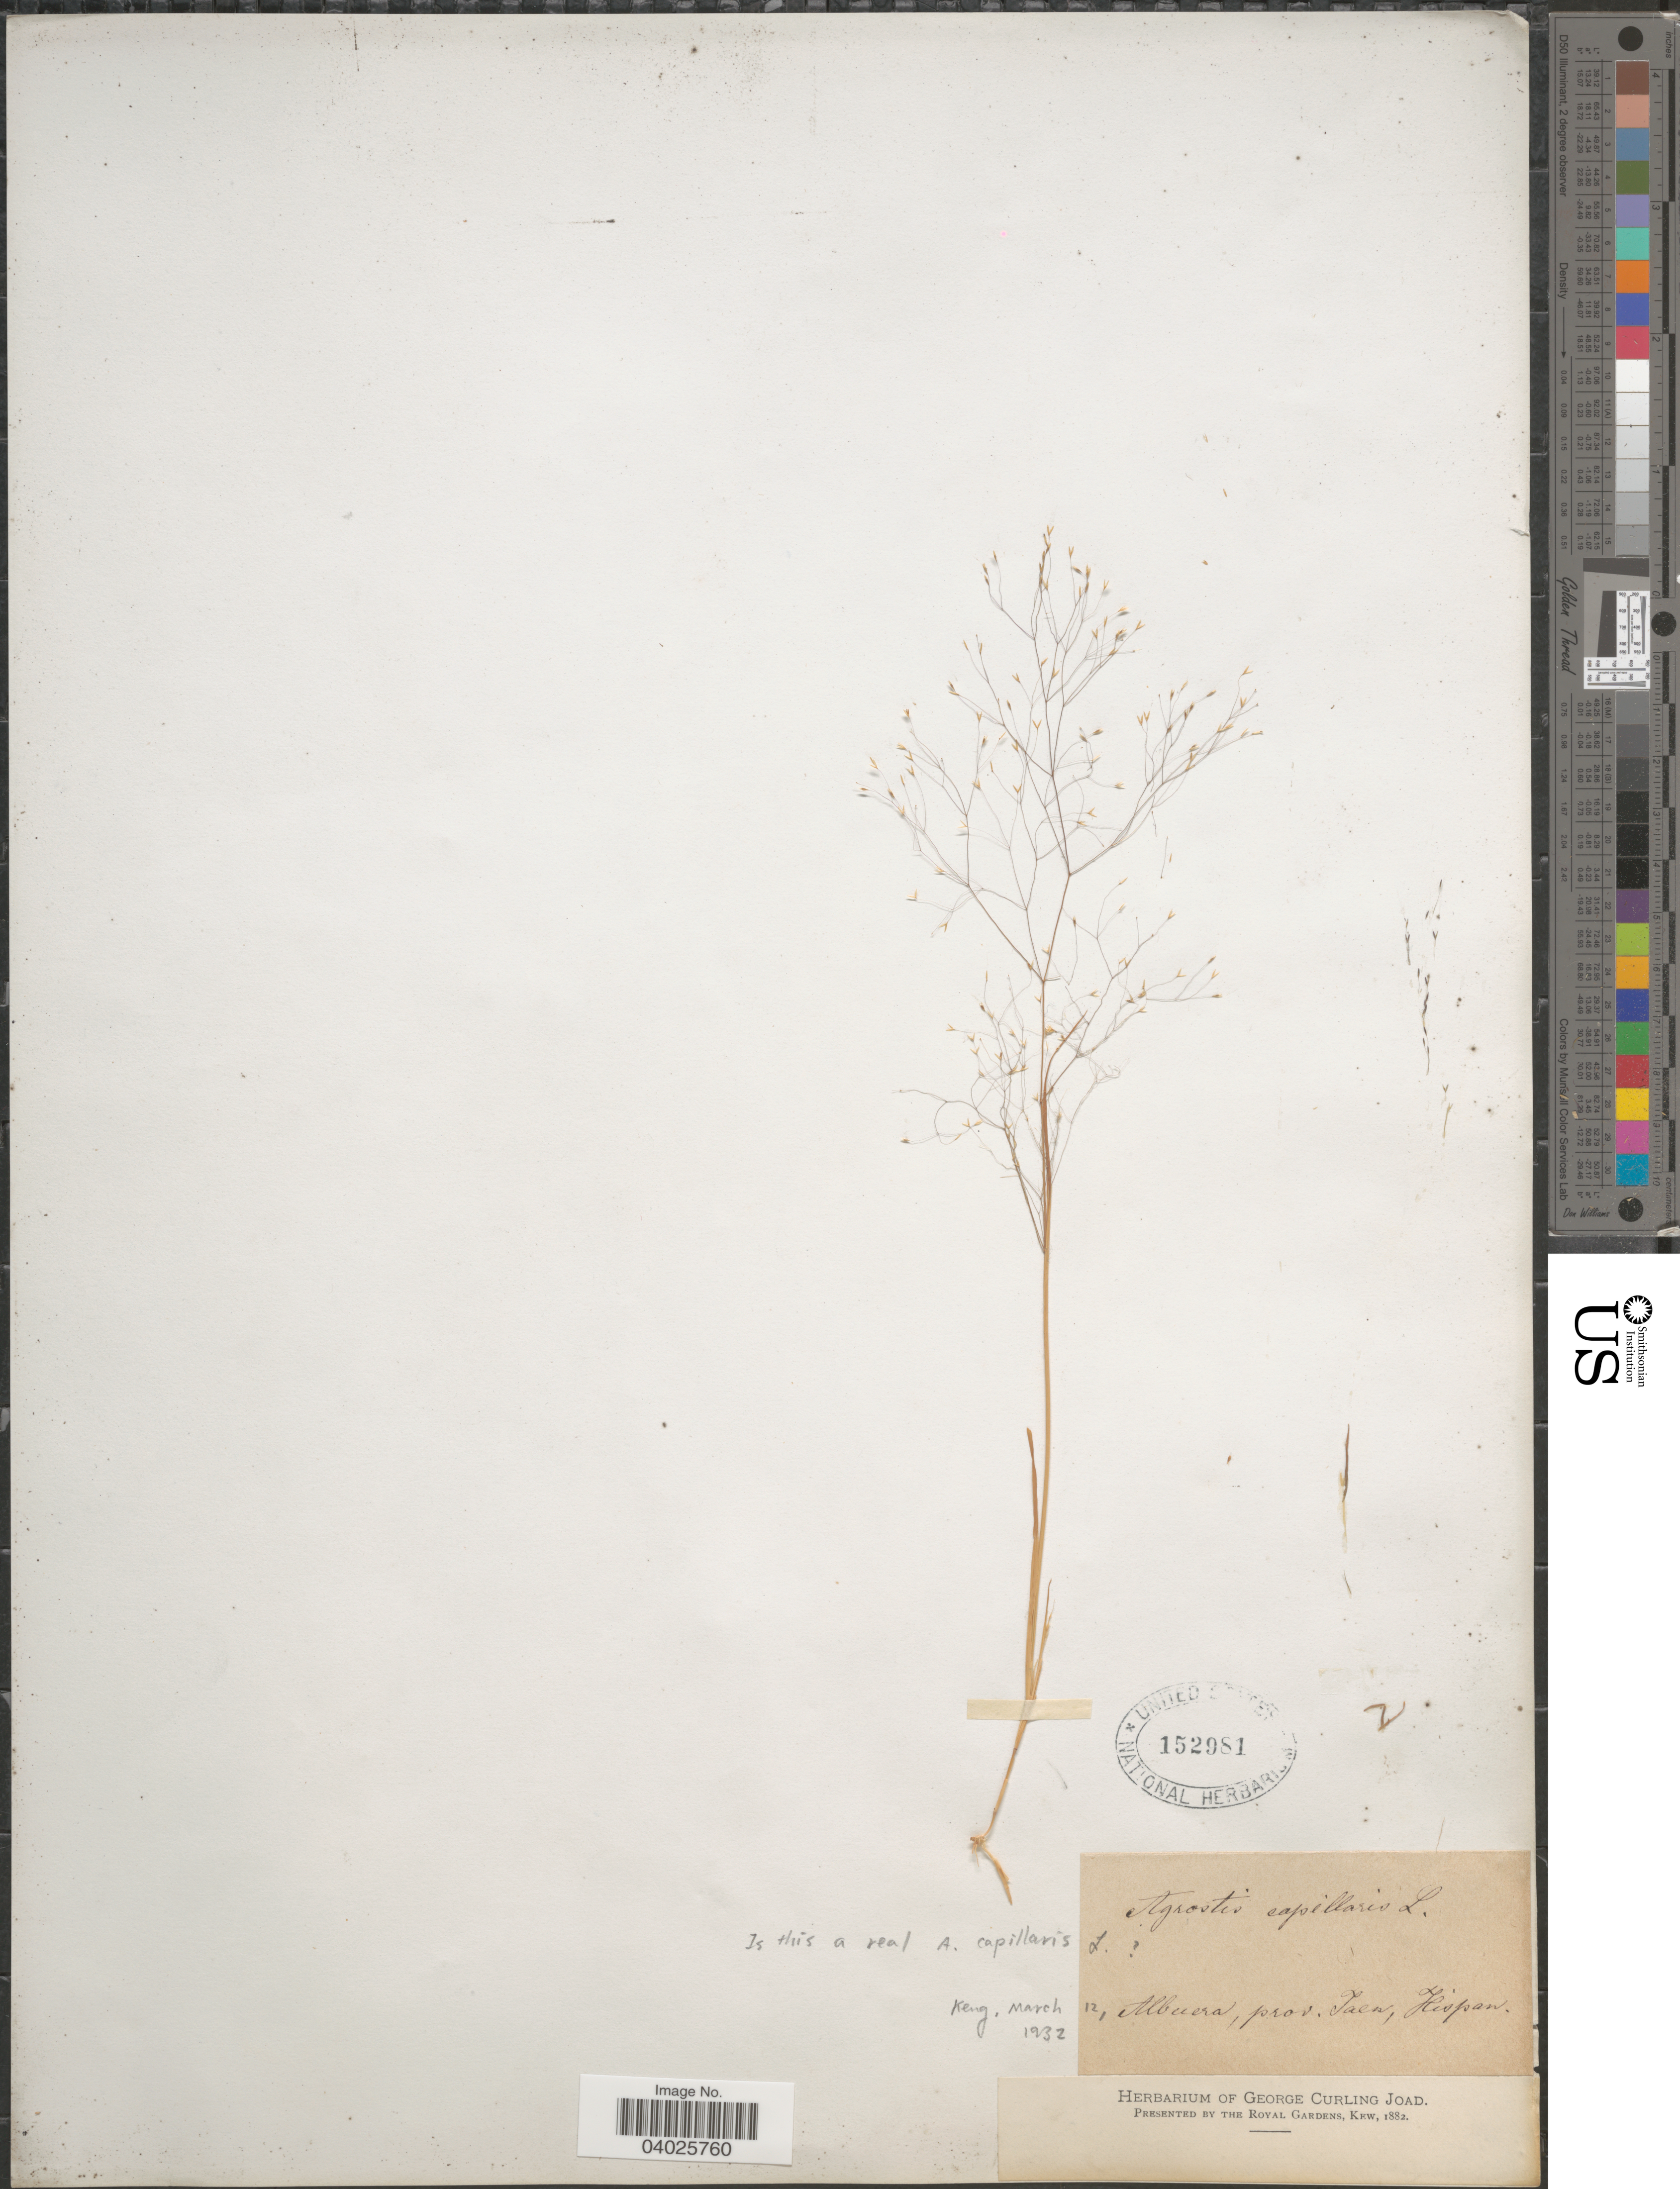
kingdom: Plantae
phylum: Tracheophyta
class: Liliopsida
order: Poales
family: Poaceae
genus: Agrostis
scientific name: Agrostis nebulosa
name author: Boiss. & Reut.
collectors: ex herb. George Curling Joad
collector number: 12*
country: Spain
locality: Albuera, prov. Jaen, Hispan.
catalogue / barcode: US 152981